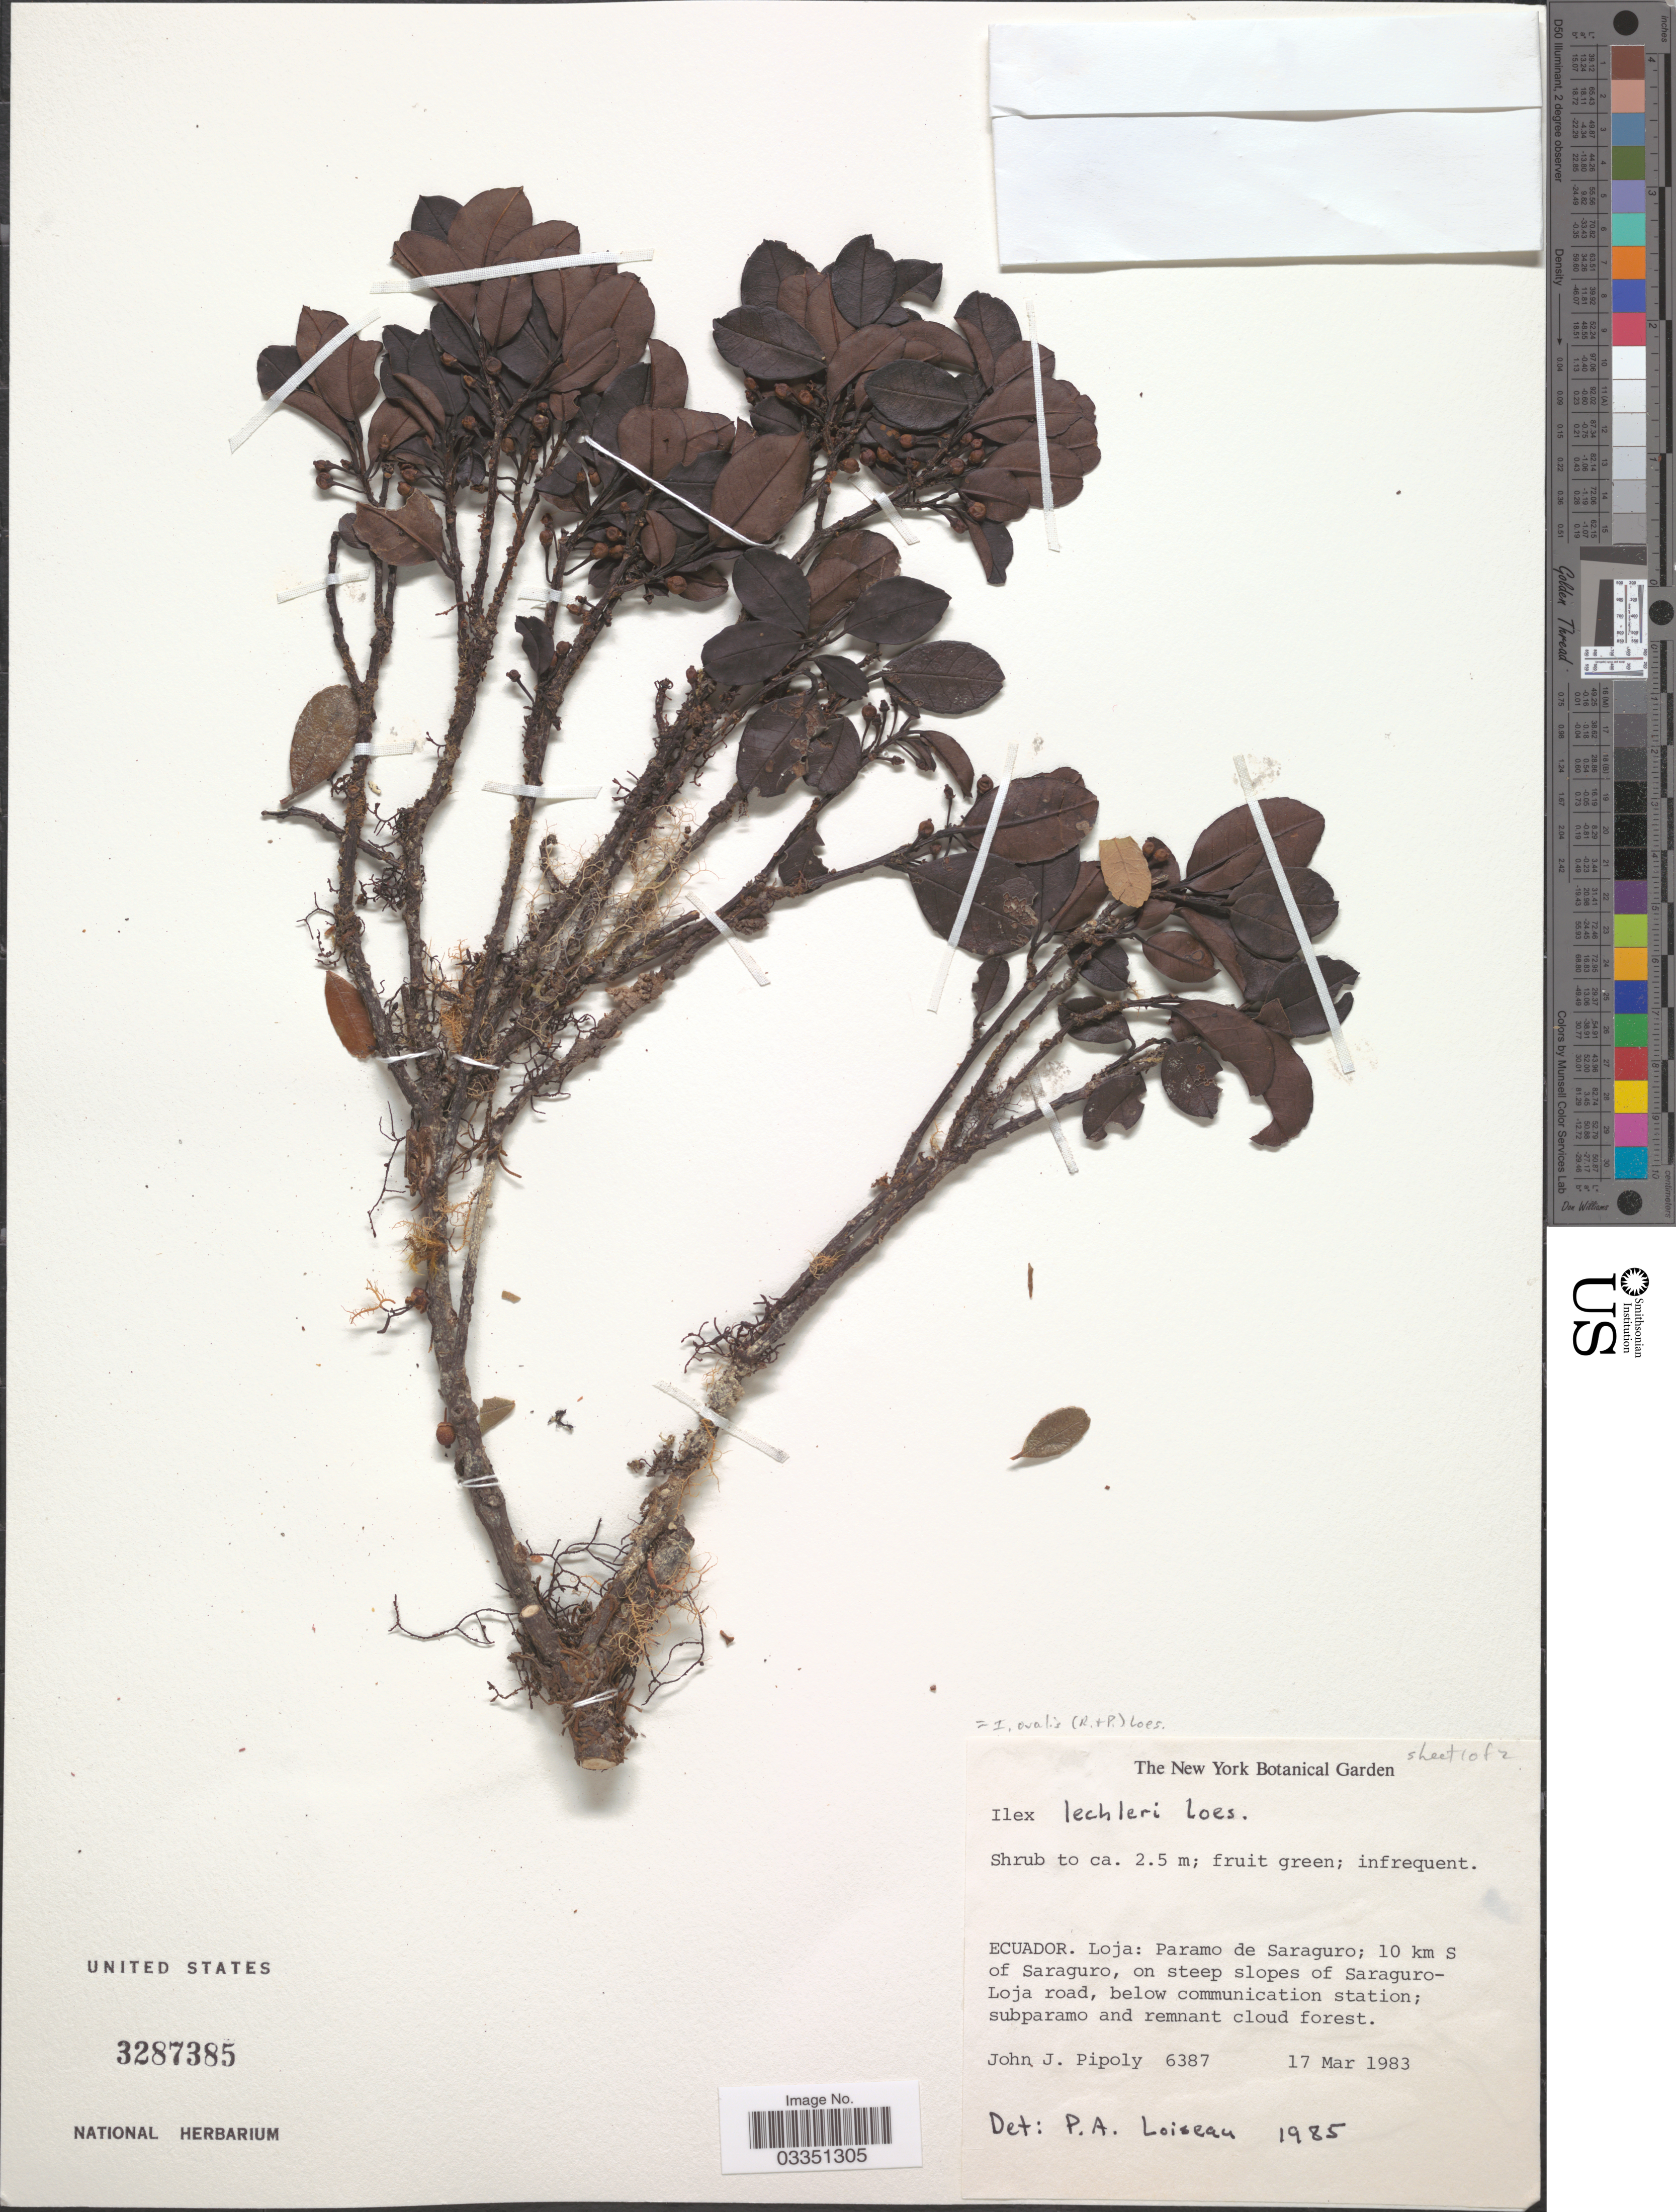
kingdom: Plantae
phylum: Tracheophyta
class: Magnoliopsida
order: Aquifoliales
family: Aquifoliaceae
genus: Ilex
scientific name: Ilex ovalis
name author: (Ruiz & Pav.) Loes.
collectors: J. J. Pipoly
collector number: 6387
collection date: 1983-03-17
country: Ecuador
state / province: Loja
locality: Paramo de Saraguro; 10 km S of Saraguro, on steep slopes of Saraguro-Loja road, below communication station; subparamo and remnant cloud forest.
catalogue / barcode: US 3287385